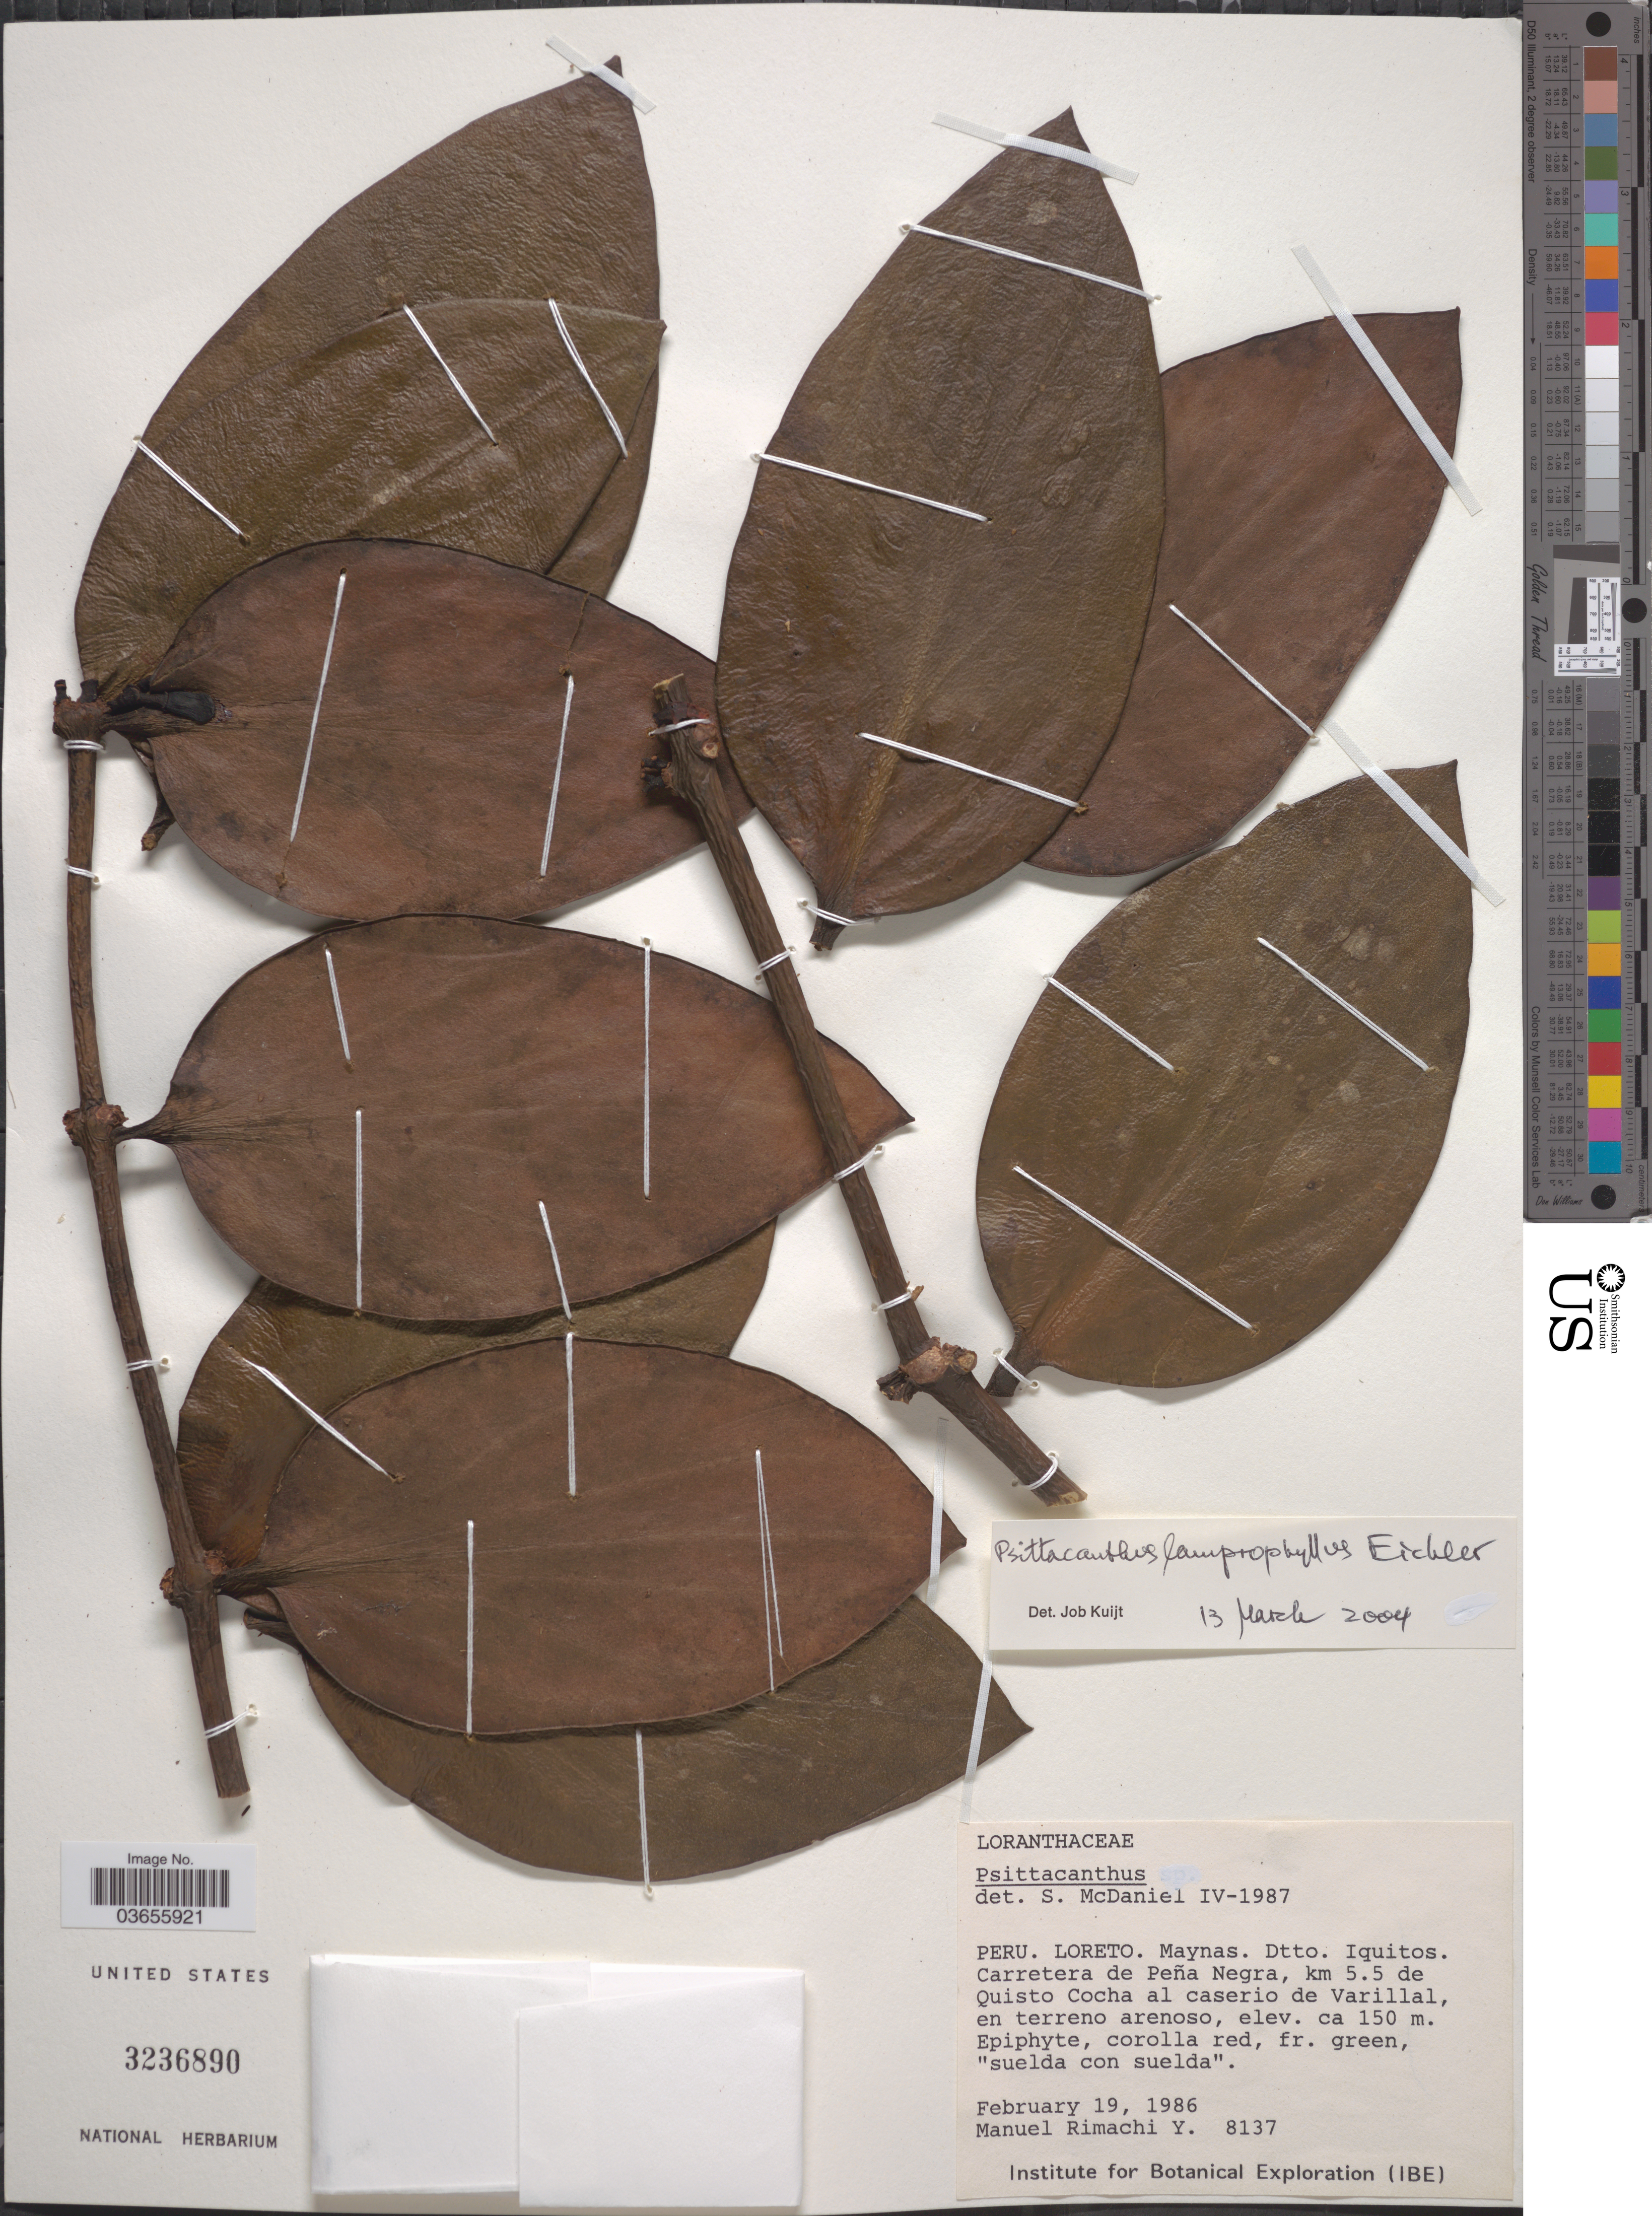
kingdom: Plantae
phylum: Tracheophyta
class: Magnoliopsida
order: Santalales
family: Loranthaceae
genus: Psittacanthus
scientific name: Psittacanthus lamprophyllus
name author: Eichler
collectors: M. Rimachi Y.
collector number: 8137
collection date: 1986-02-19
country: Peru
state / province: Loreto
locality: Maynas. Dtto. Iquitos. Carretera de Peña Negra, km 5.5 de Quisto Cocha al caserio de Varillal, en terreno arenoso.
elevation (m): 150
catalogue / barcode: US 3236890